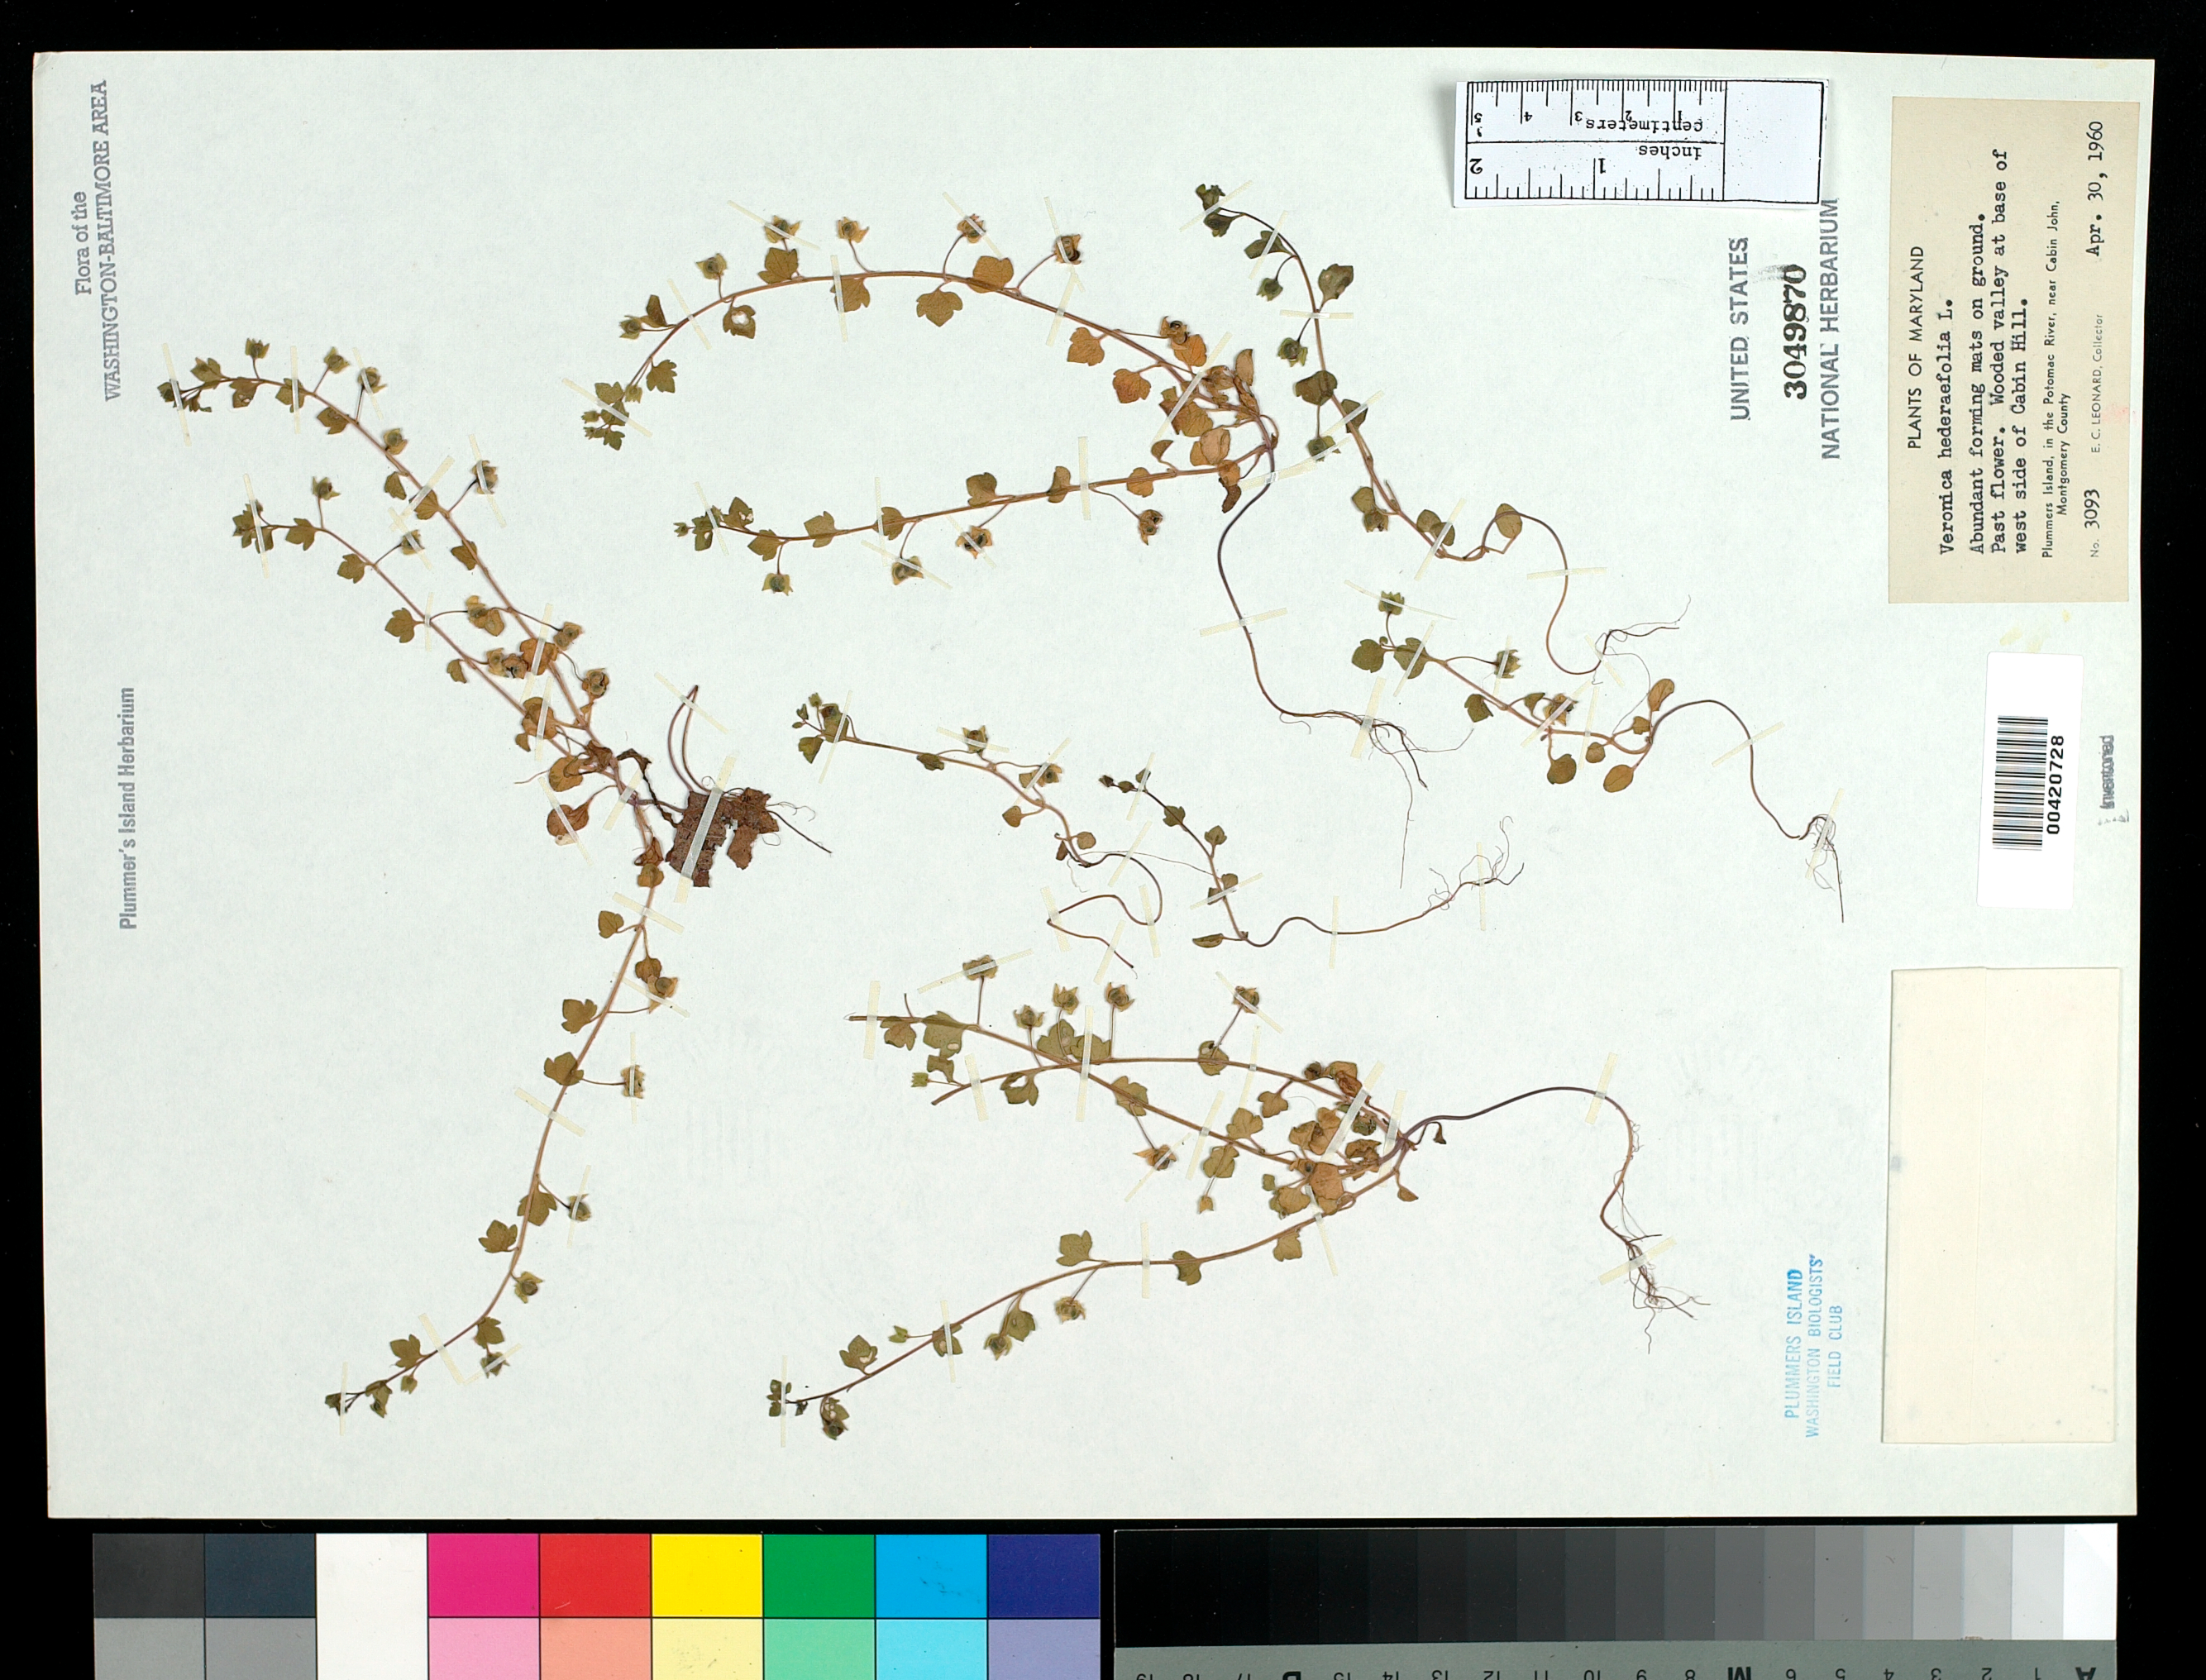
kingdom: Plantae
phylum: Tracheophyta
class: Magnoliopsida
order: Lamiales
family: Plantaginaceae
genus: Veronica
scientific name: Veronica hederifolia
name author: L.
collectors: E. C. Leonard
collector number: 3093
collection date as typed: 30 Apr 1960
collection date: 1960-04-30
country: United States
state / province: Maryland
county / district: Montgomery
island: Plummers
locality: Plummer's Island; base of west side of Cabin Hill Plummers Island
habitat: Wooded valley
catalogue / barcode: US 3049870